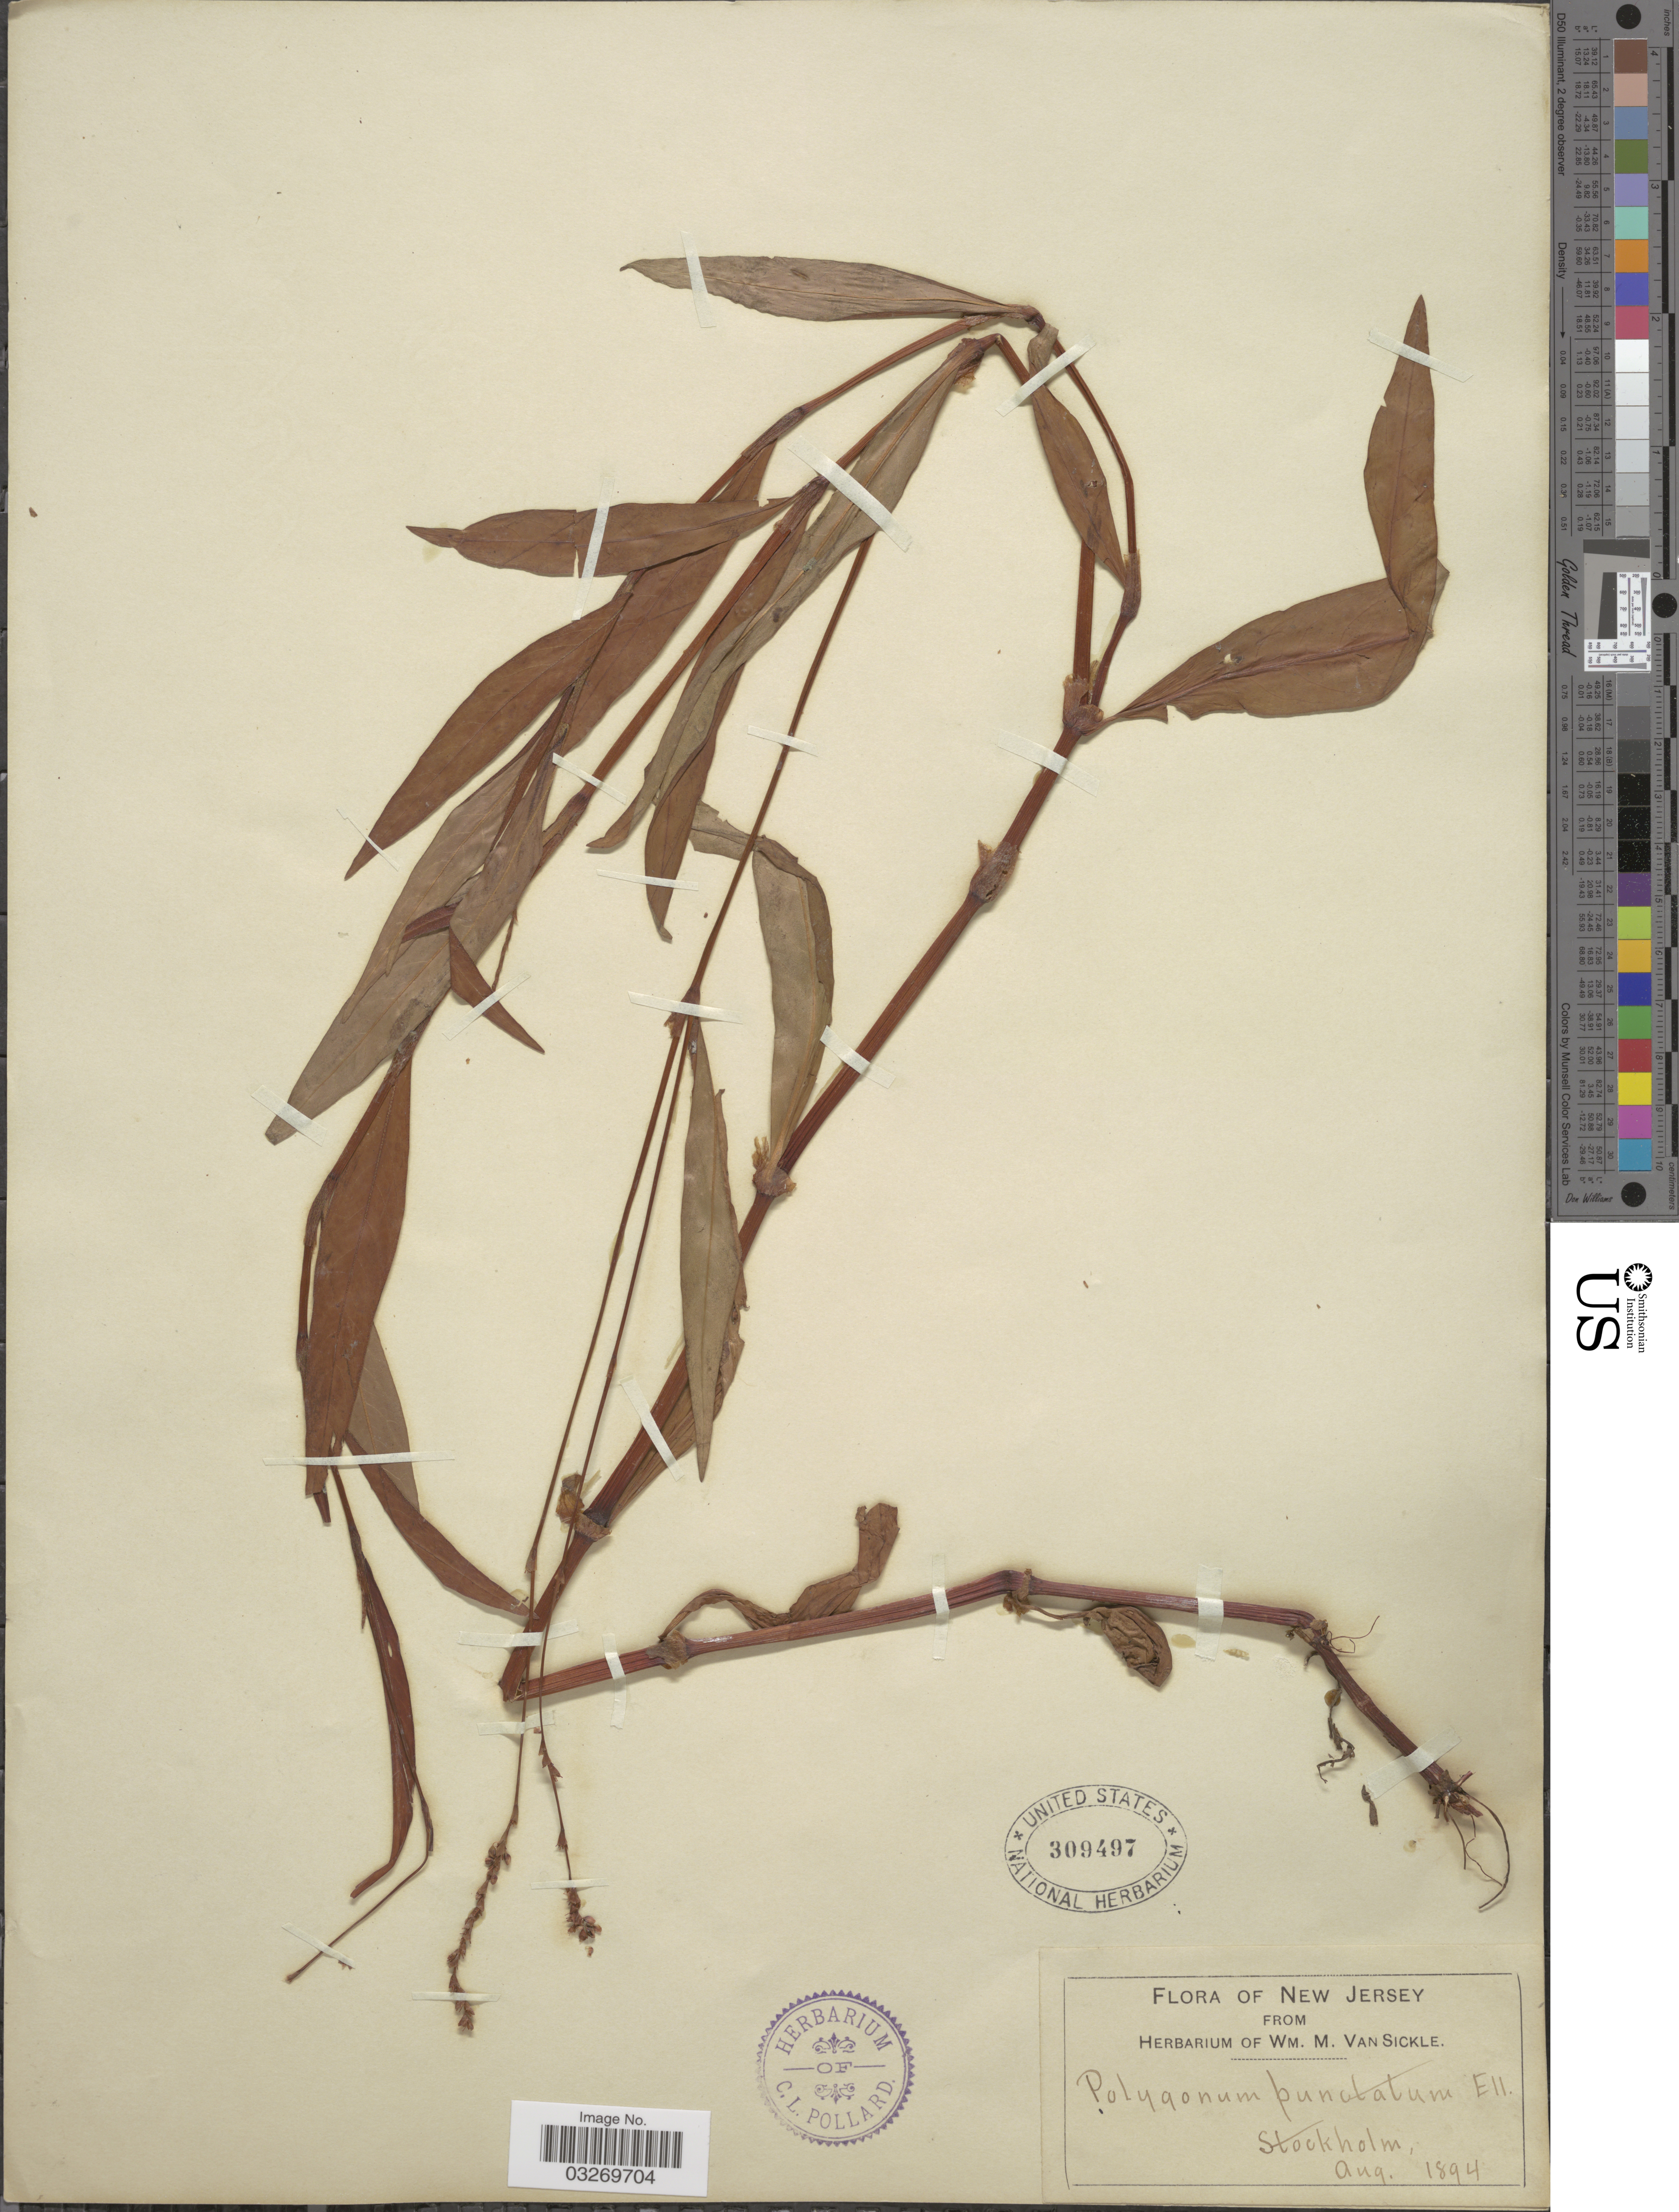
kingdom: Plantae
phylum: Tracheophyta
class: Magnoliopsida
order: Caryophyllales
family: Polygonaceae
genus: Persicaria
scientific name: Persicaria hydropiperoides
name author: (Michx.) Small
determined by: Atha, D. E.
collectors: ex herb. Wm. M. Van Sickle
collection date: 1894-08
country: United States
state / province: New Jersey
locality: Stockholm.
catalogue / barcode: US 309497